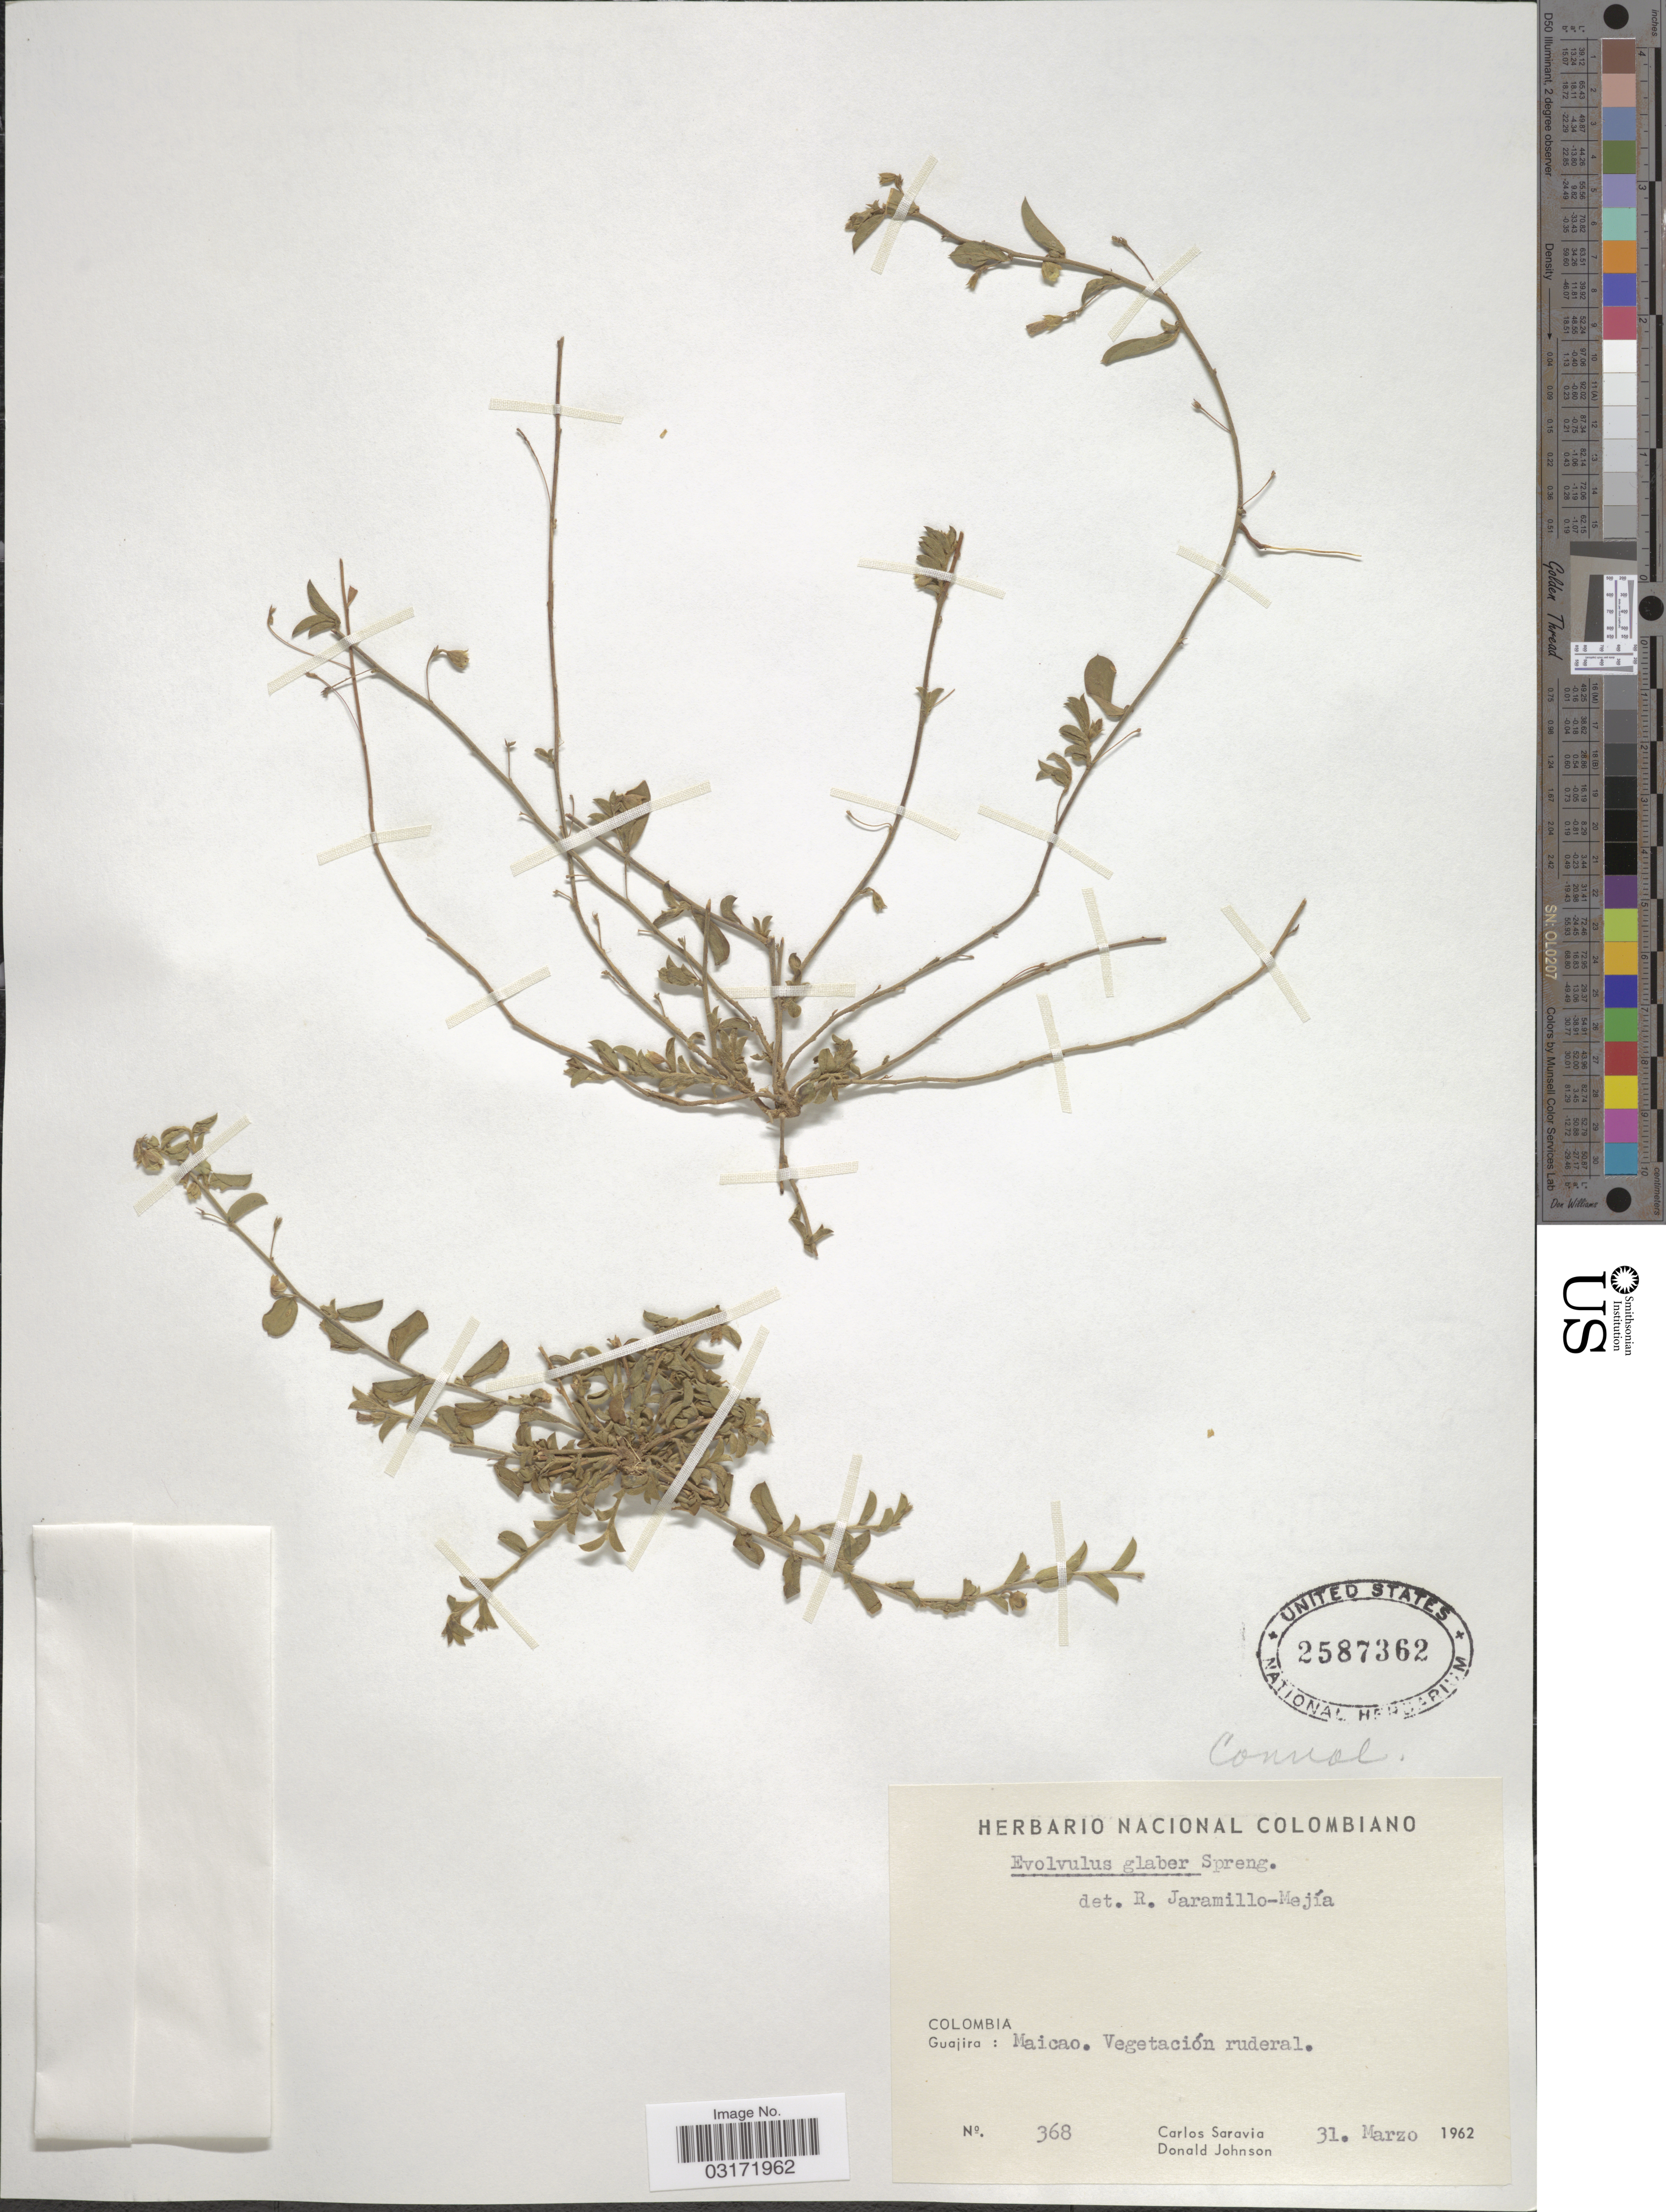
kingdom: Plantae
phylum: Tracheophyta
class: Magnoliopsida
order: Solanales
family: Convolvulaceae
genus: Evolvulus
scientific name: Evolvulus glaber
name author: Spreng.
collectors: C. Saravia & D. Johnson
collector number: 368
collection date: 1962-03-31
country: Colombia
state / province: La Guajira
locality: Guajira: Maicao.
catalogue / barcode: US 2587362